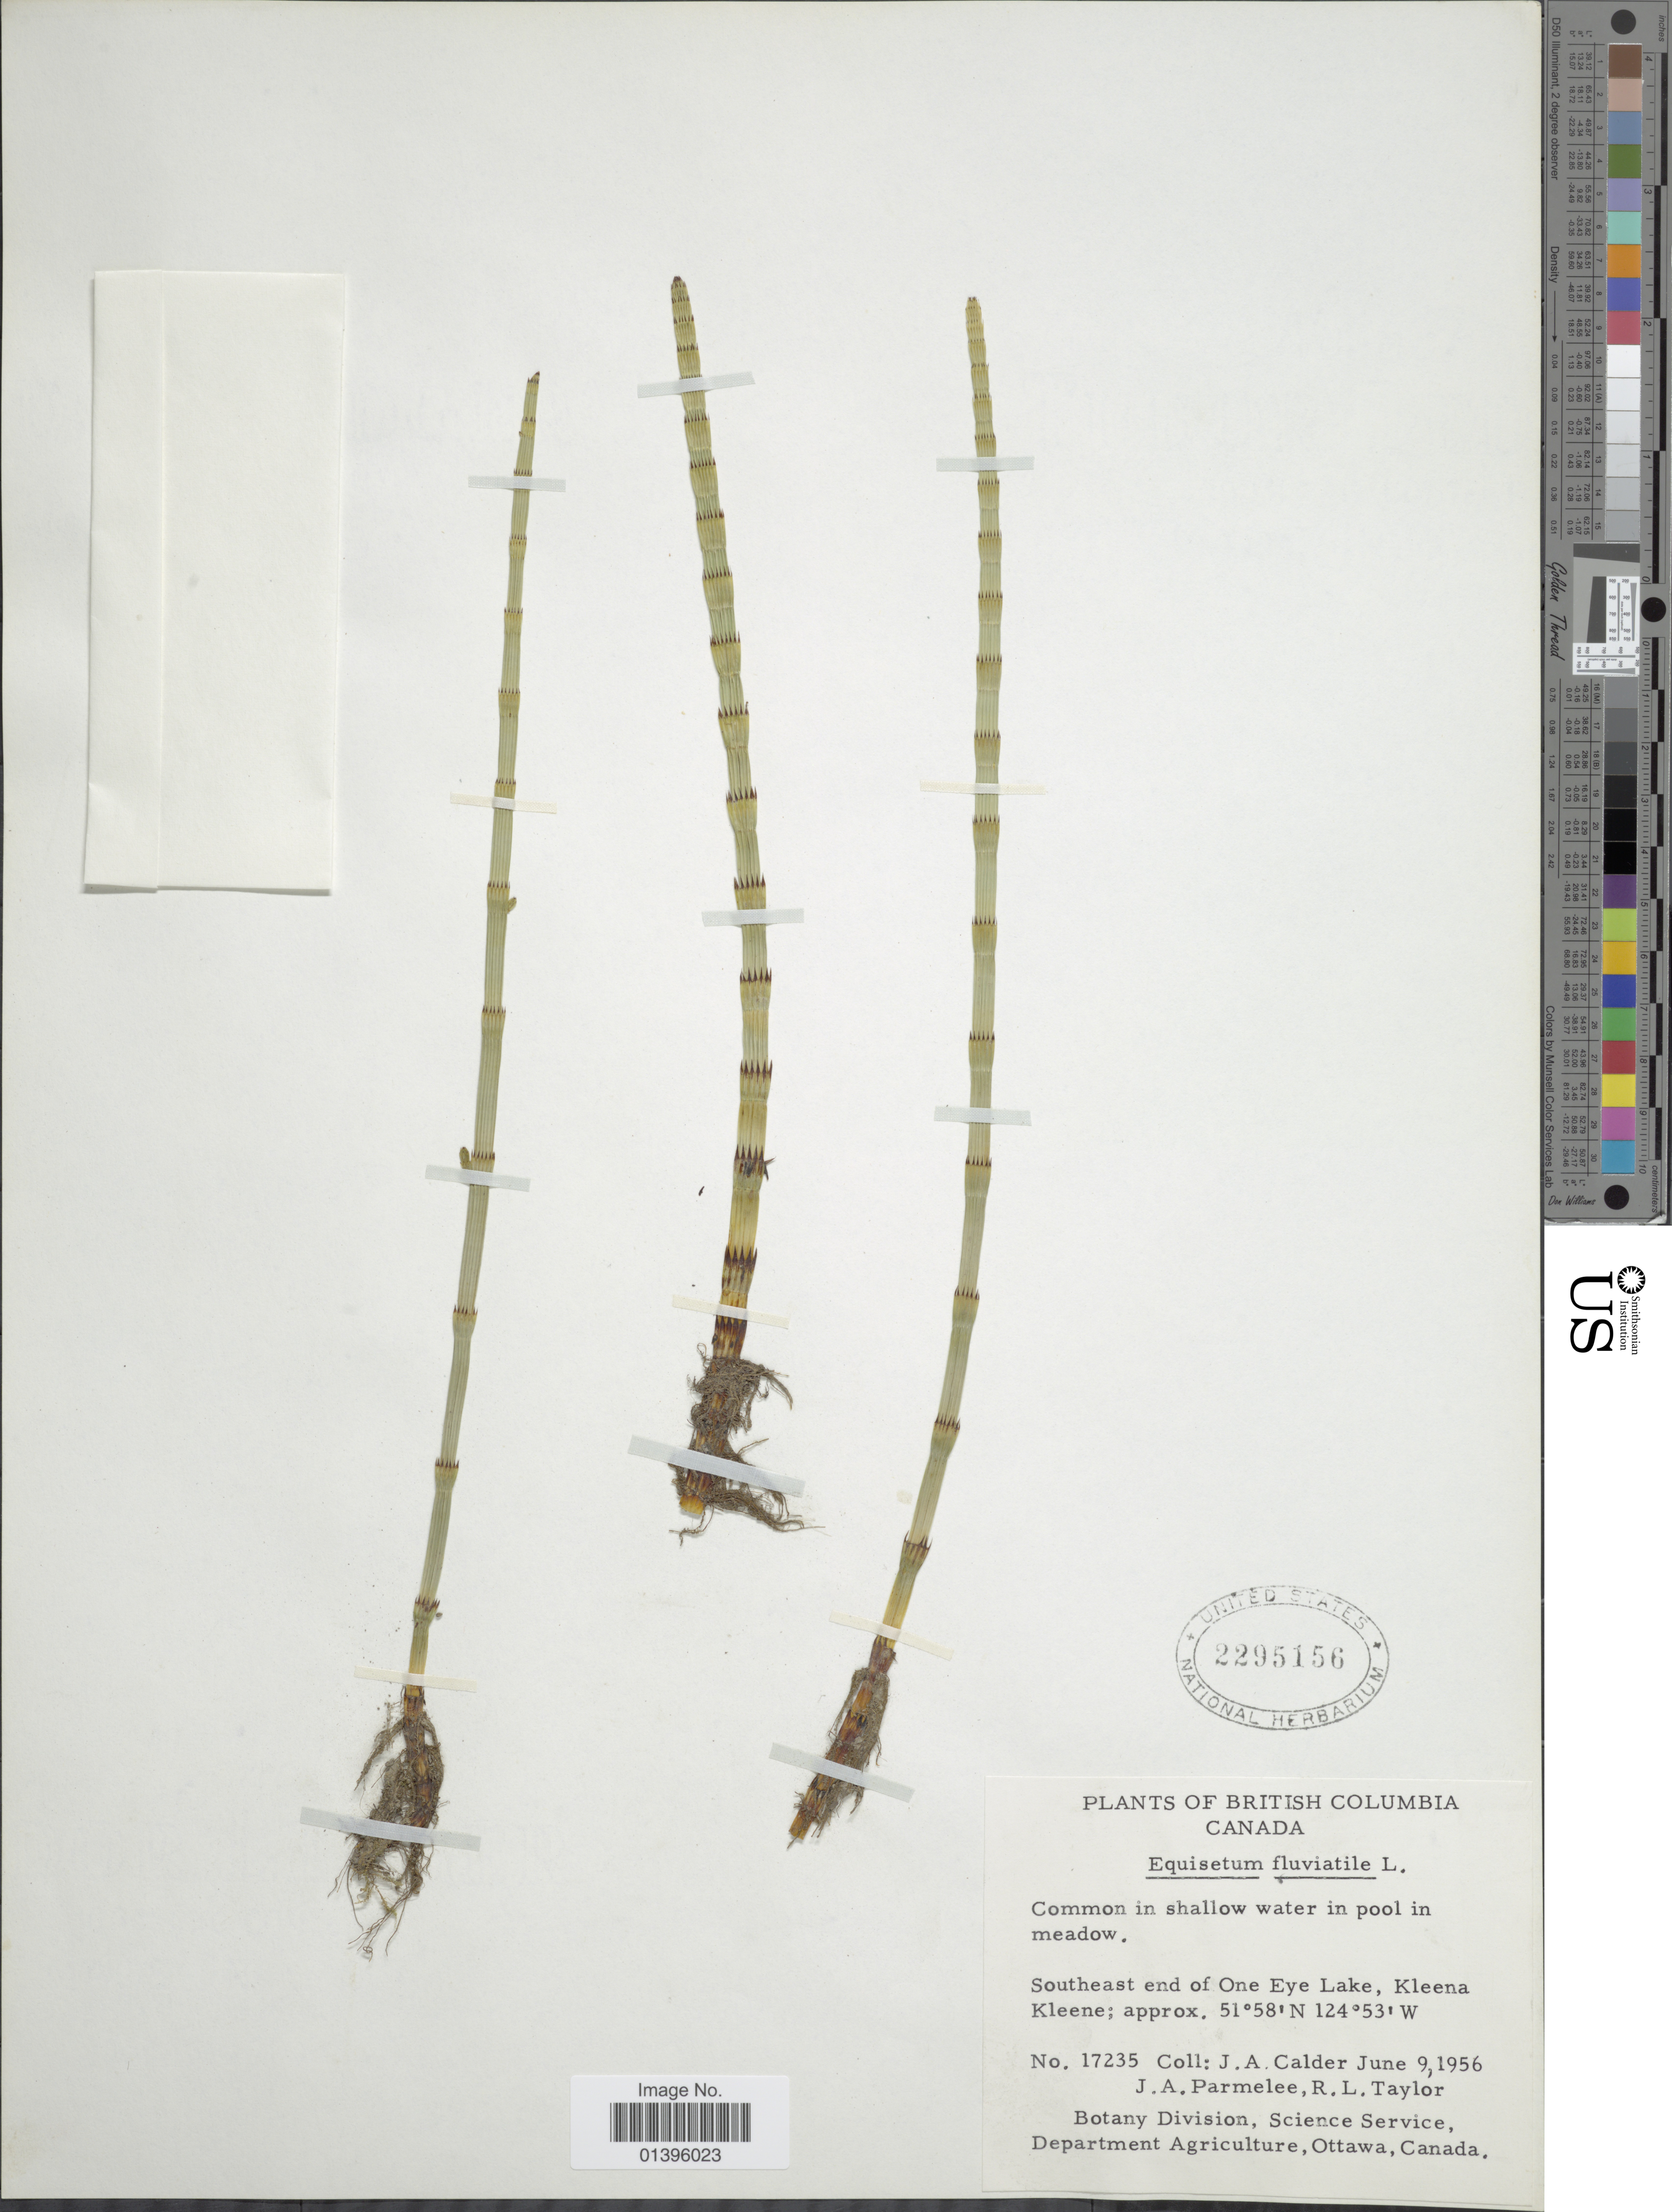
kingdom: Plantae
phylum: Tracheophyta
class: Polypodiopsida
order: Equisetales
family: Equisetaceae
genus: Equisetum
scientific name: Equisetum fluviatile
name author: L.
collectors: J. A. Calder, J. A. Parmelee & R. Taylor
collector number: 17235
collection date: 1956-06-09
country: Canada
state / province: British Columbia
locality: Southeast end of One Eye Lake, Kleena Kleene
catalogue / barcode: US 2295156